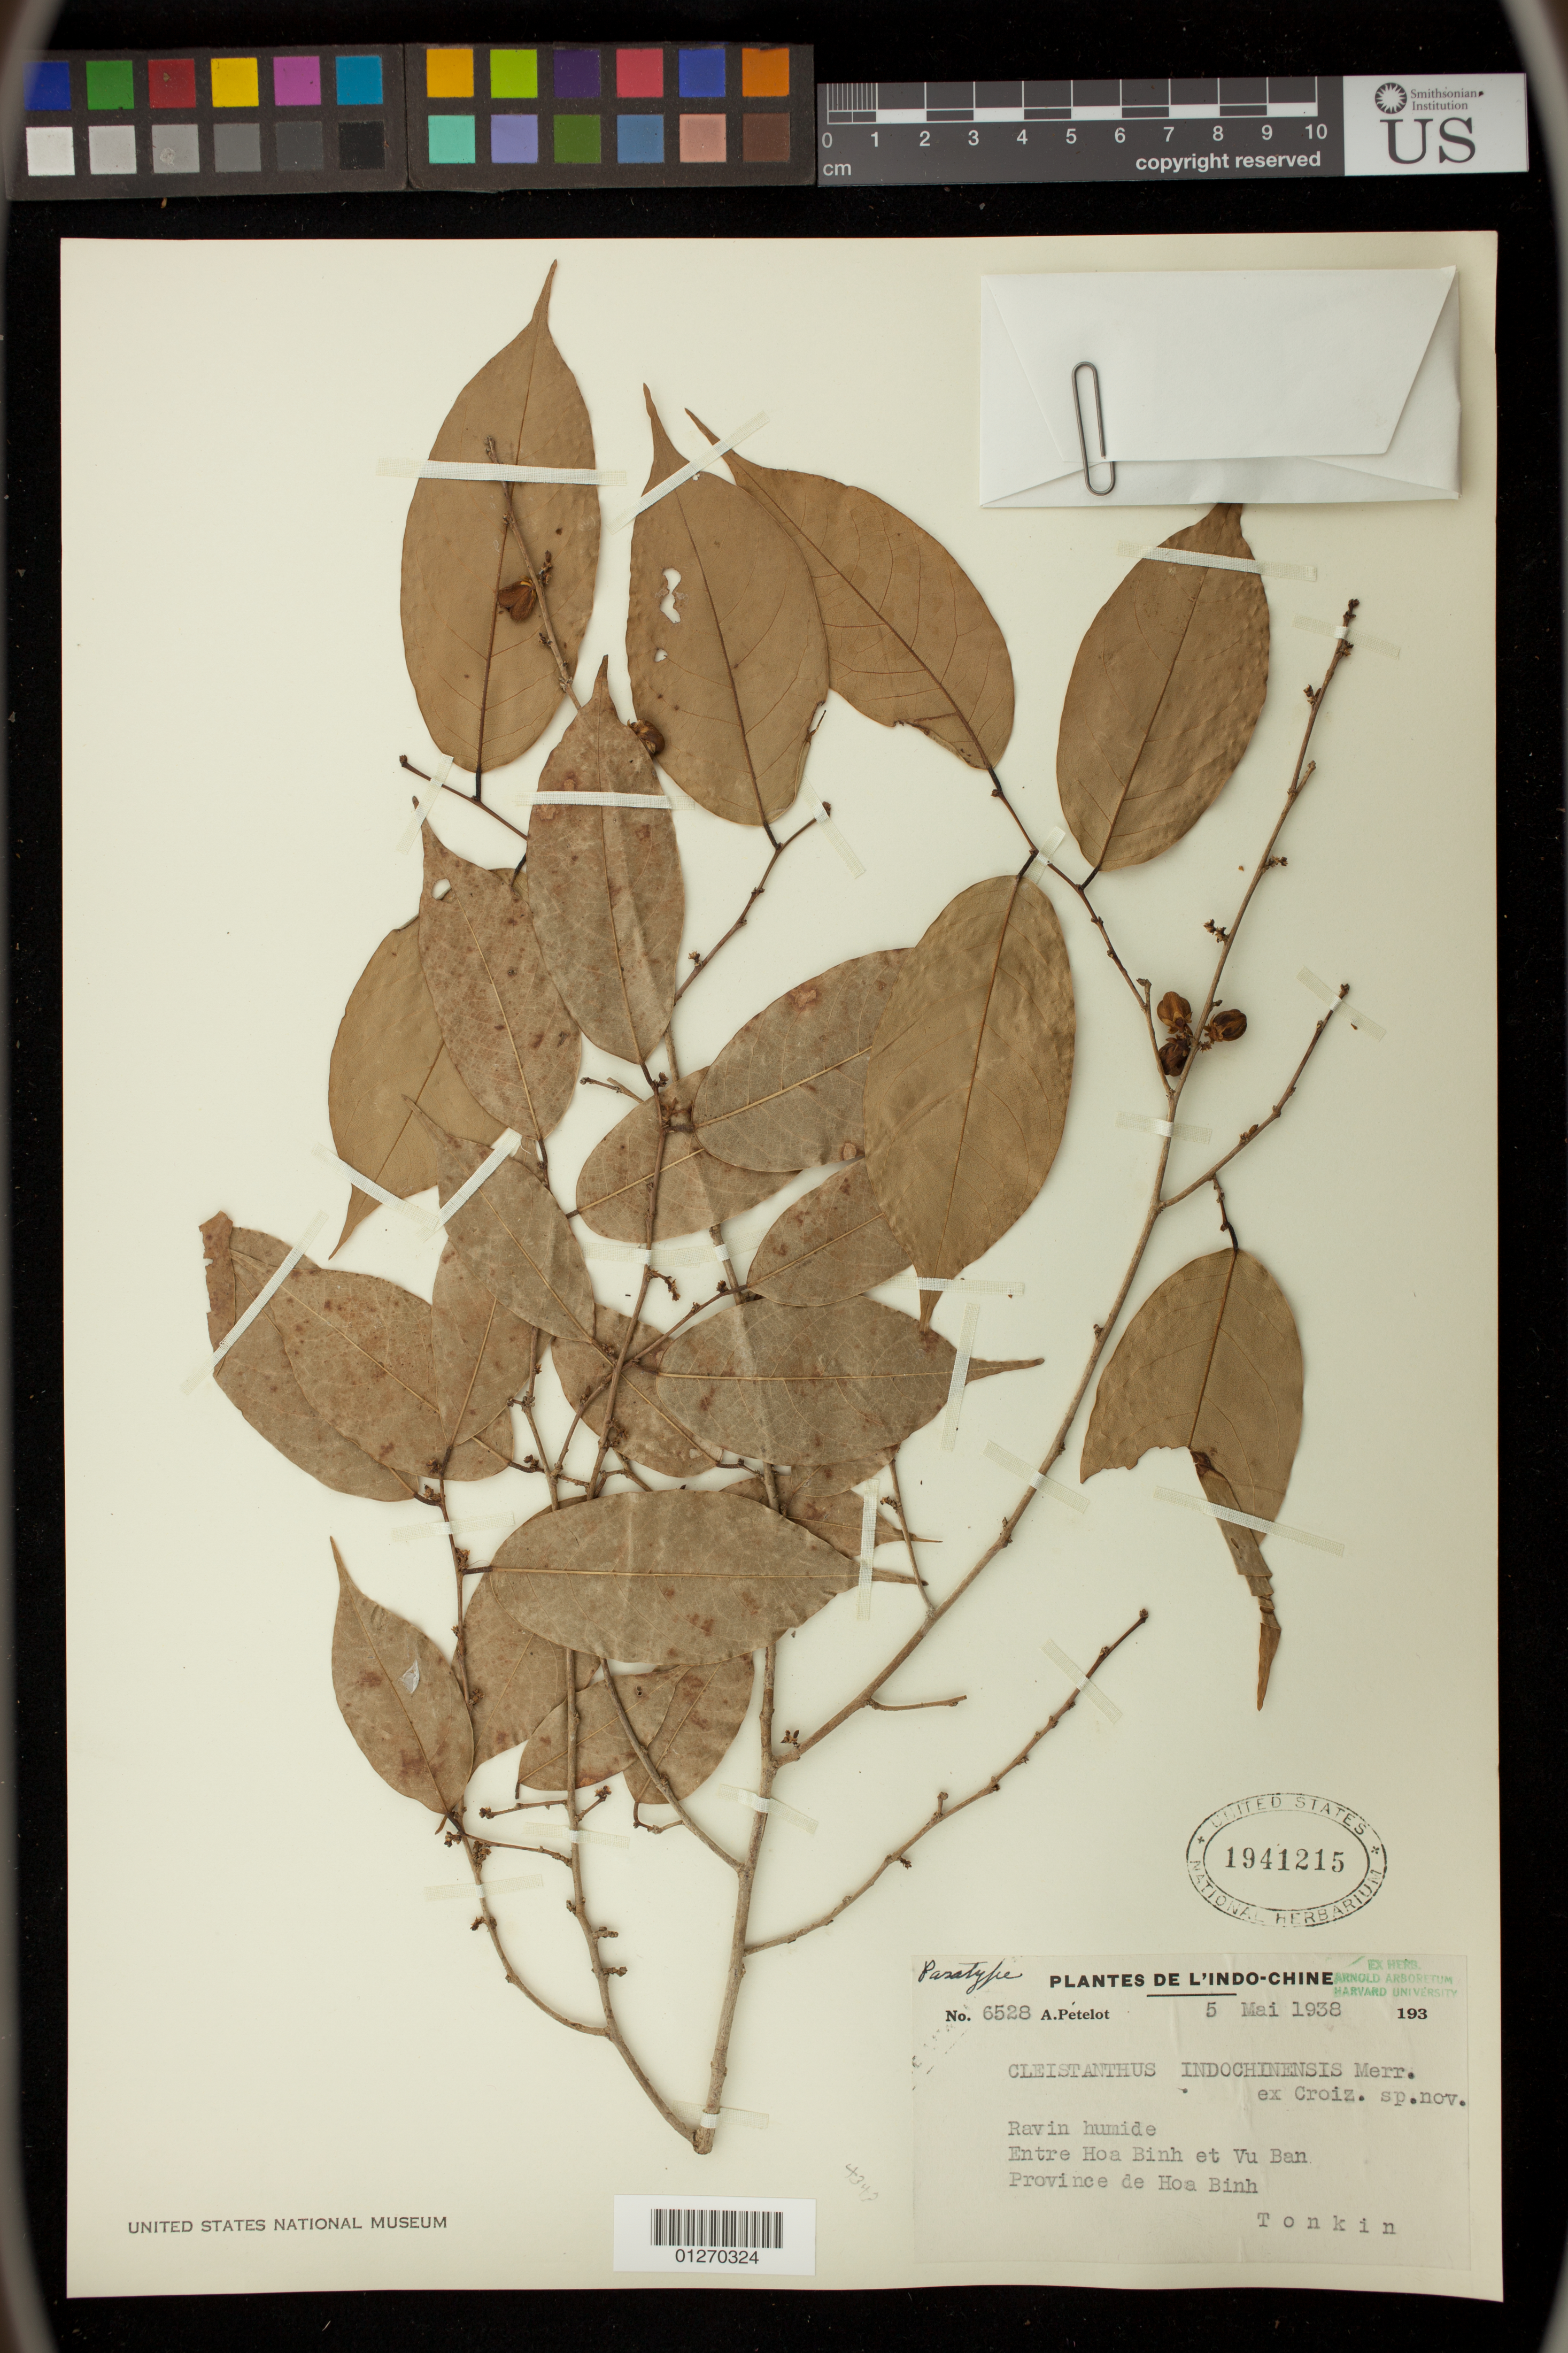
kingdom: Plantae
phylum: Tracheophyta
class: Magnoliopsida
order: Malpighiales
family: Phyllanthaceae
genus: Cleistanthus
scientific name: Cleistanthus indochinensis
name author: Merr. ex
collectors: A. Petelot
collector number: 6528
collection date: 1938-05-05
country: Vietnam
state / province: Hoa Binh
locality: Entre Hoa Binh et Vu Ban,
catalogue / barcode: US 1941215